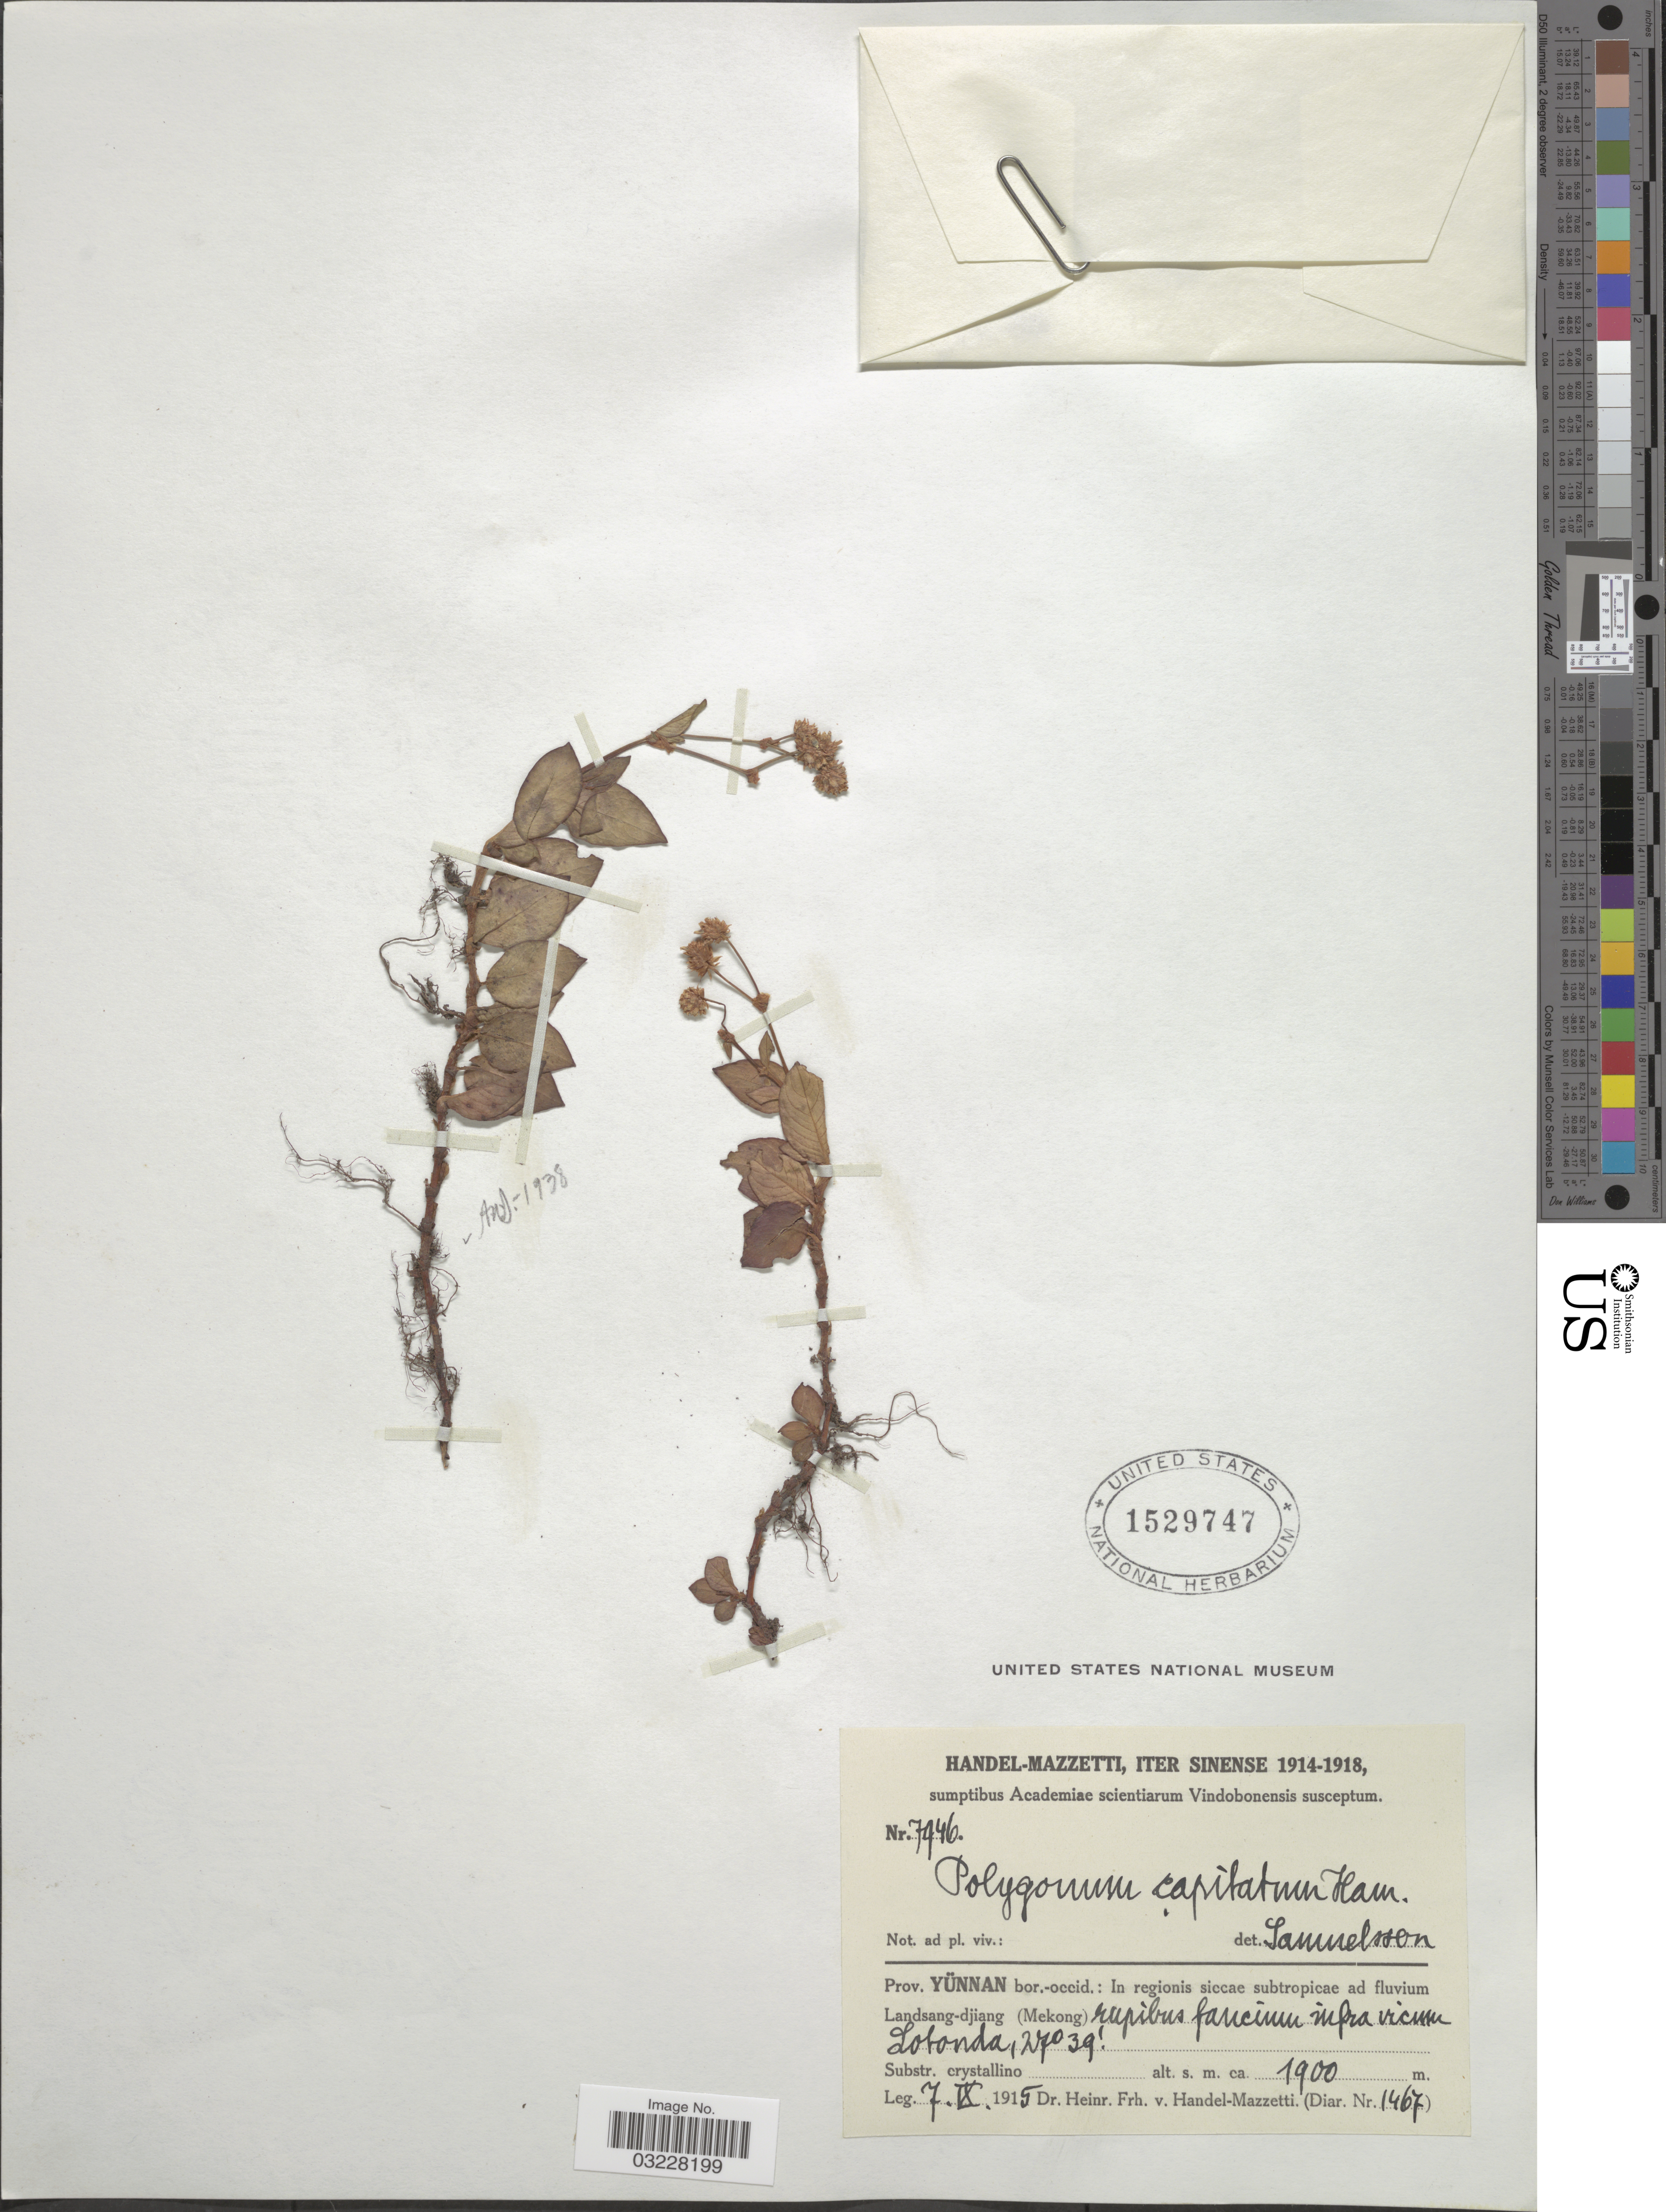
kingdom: Plantae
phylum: Tracheophyta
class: Magnoliopsida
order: Caryophyllales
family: Polygonaceae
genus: Polygonum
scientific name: Polygonum capitatum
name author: Buch.-Ham. ex D. Don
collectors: H. Handel-Mazzetti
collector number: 1467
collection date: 1915-09-07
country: China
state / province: Yunnan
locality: Bor.-occid.: In regionis siccae subtropicae ad fluvium Landsang-djiang (Mekong) rupibus fancium [interpreted] infra vicum Lobonda [interpreted].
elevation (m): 1900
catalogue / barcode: US 1529747